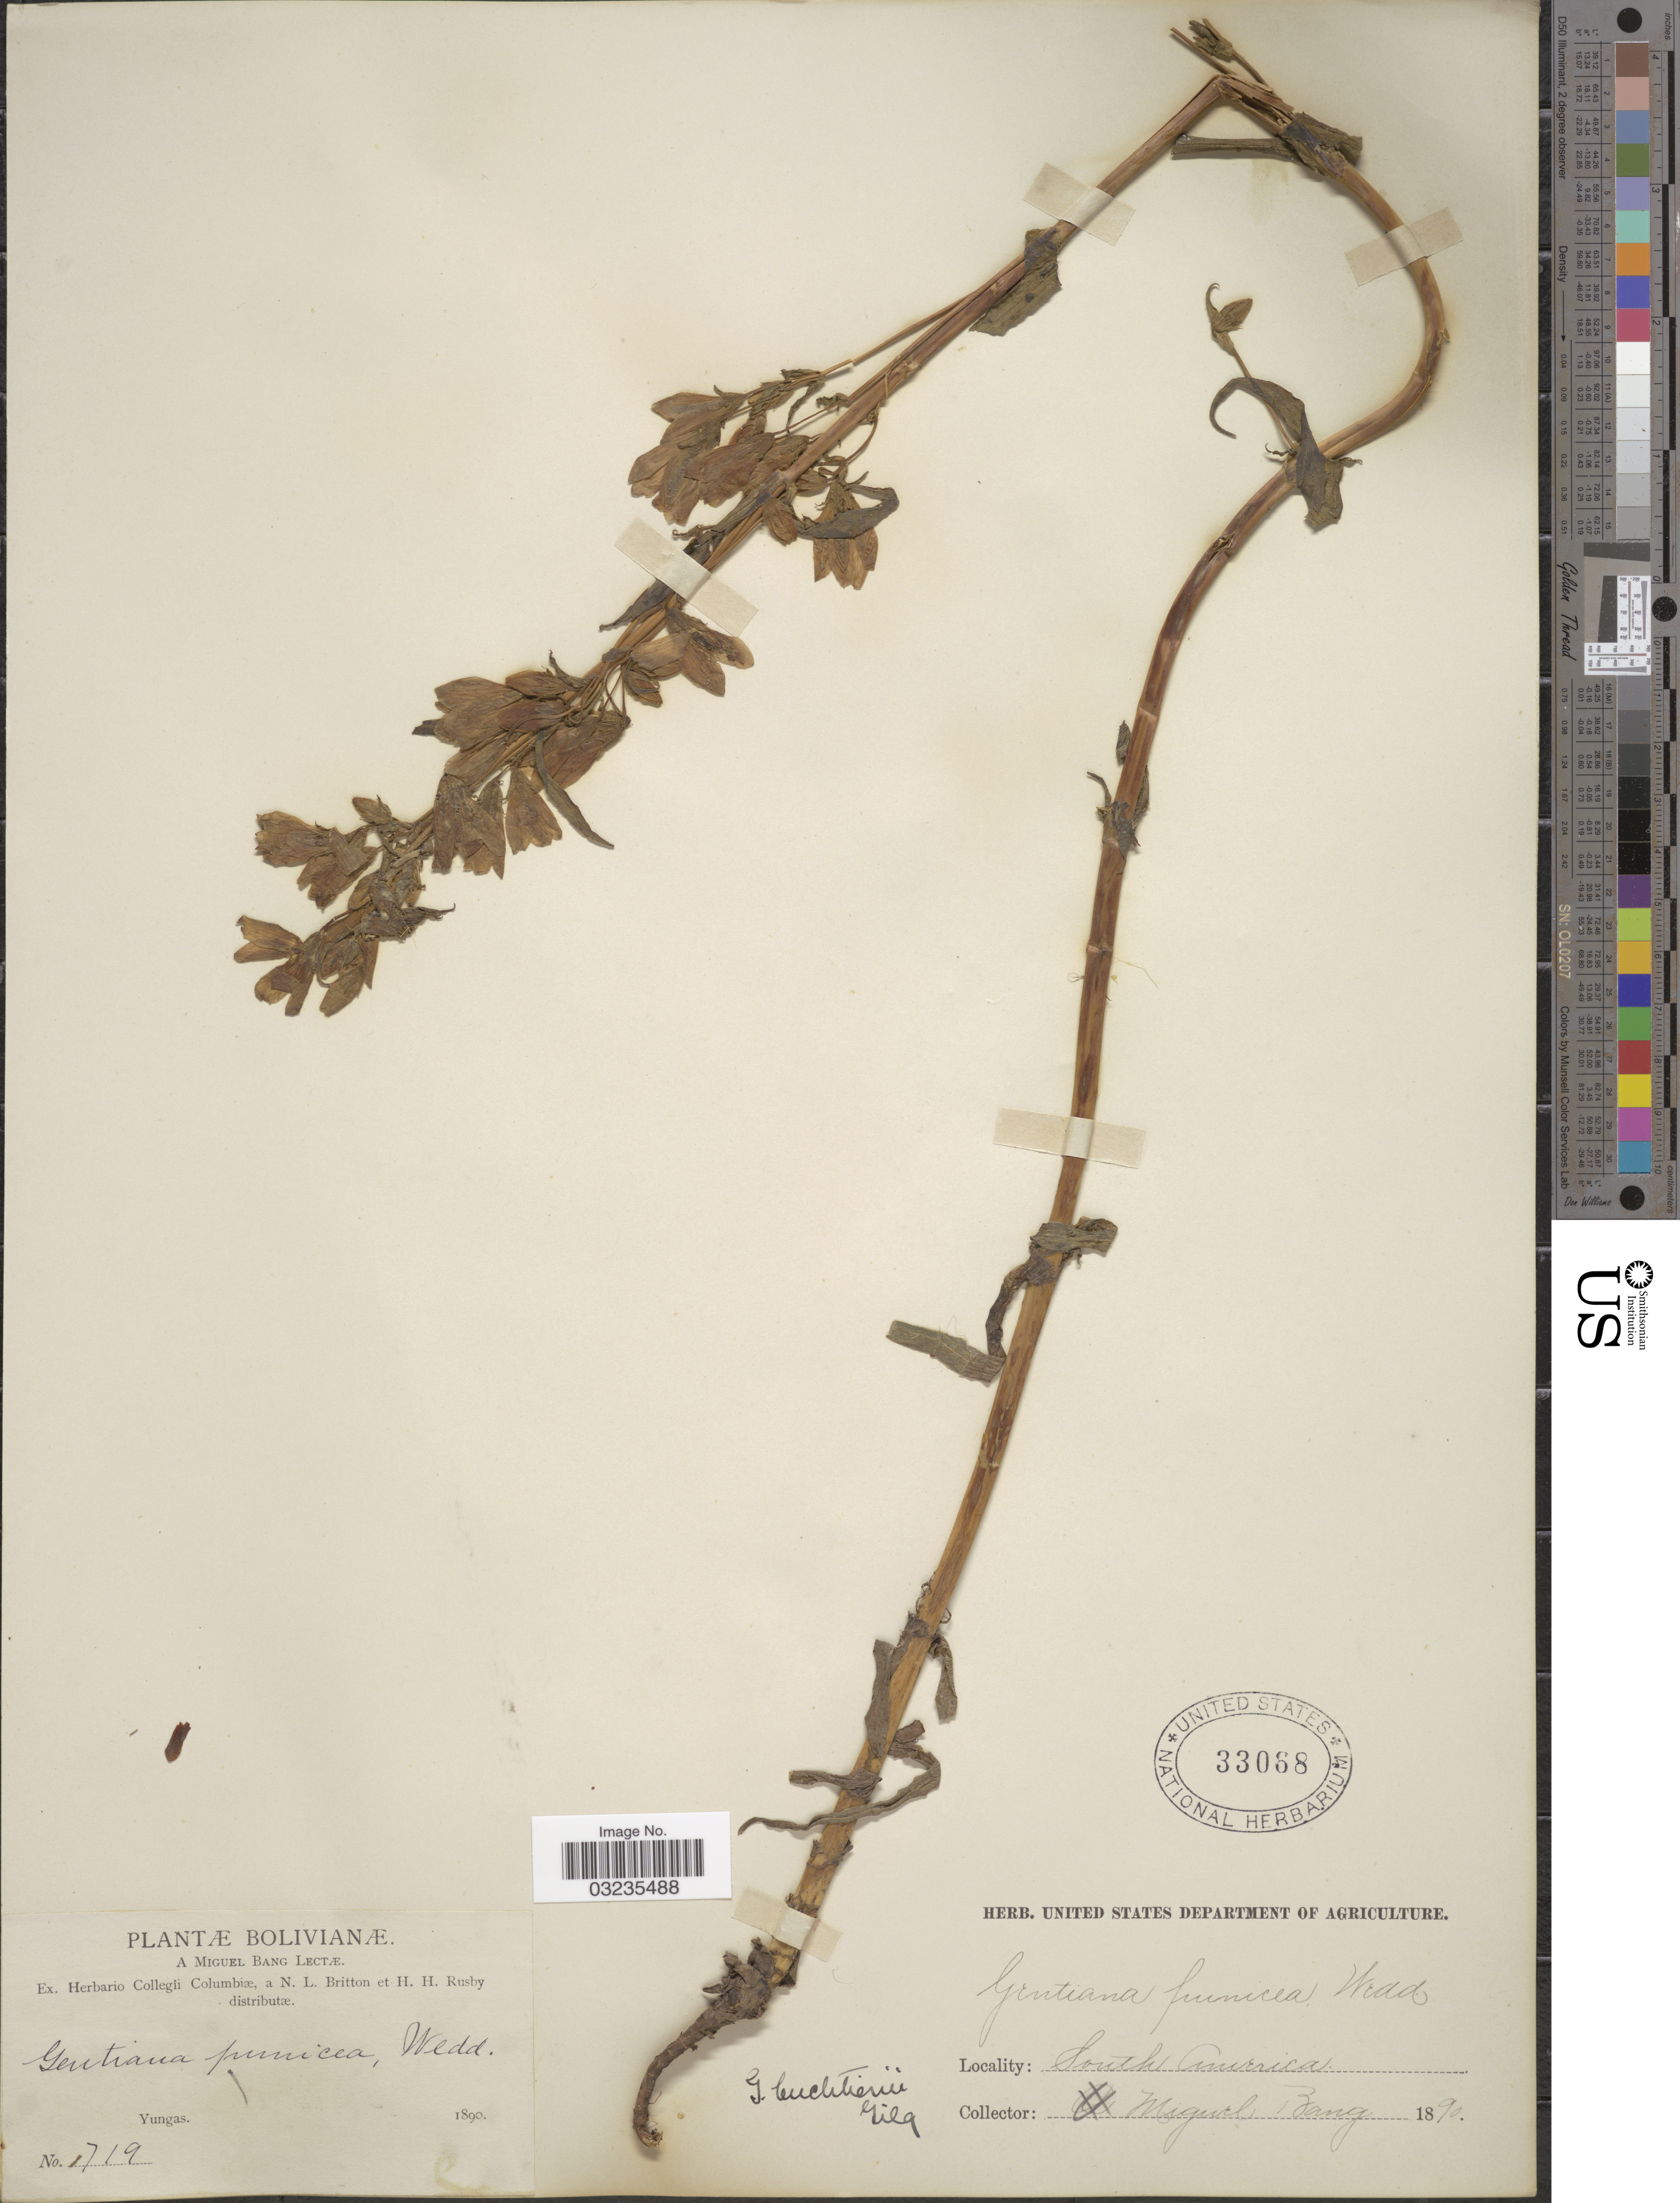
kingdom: Plantae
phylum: Tracheophyta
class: Magnoliopsida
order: Gentianales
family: Gentianaceae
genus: Gentiana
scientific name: Gentiana punicea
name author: Wedd.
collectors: M. Bang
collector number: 719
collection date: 1890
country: Bolivia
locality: Yungas.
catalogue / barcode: US 33068